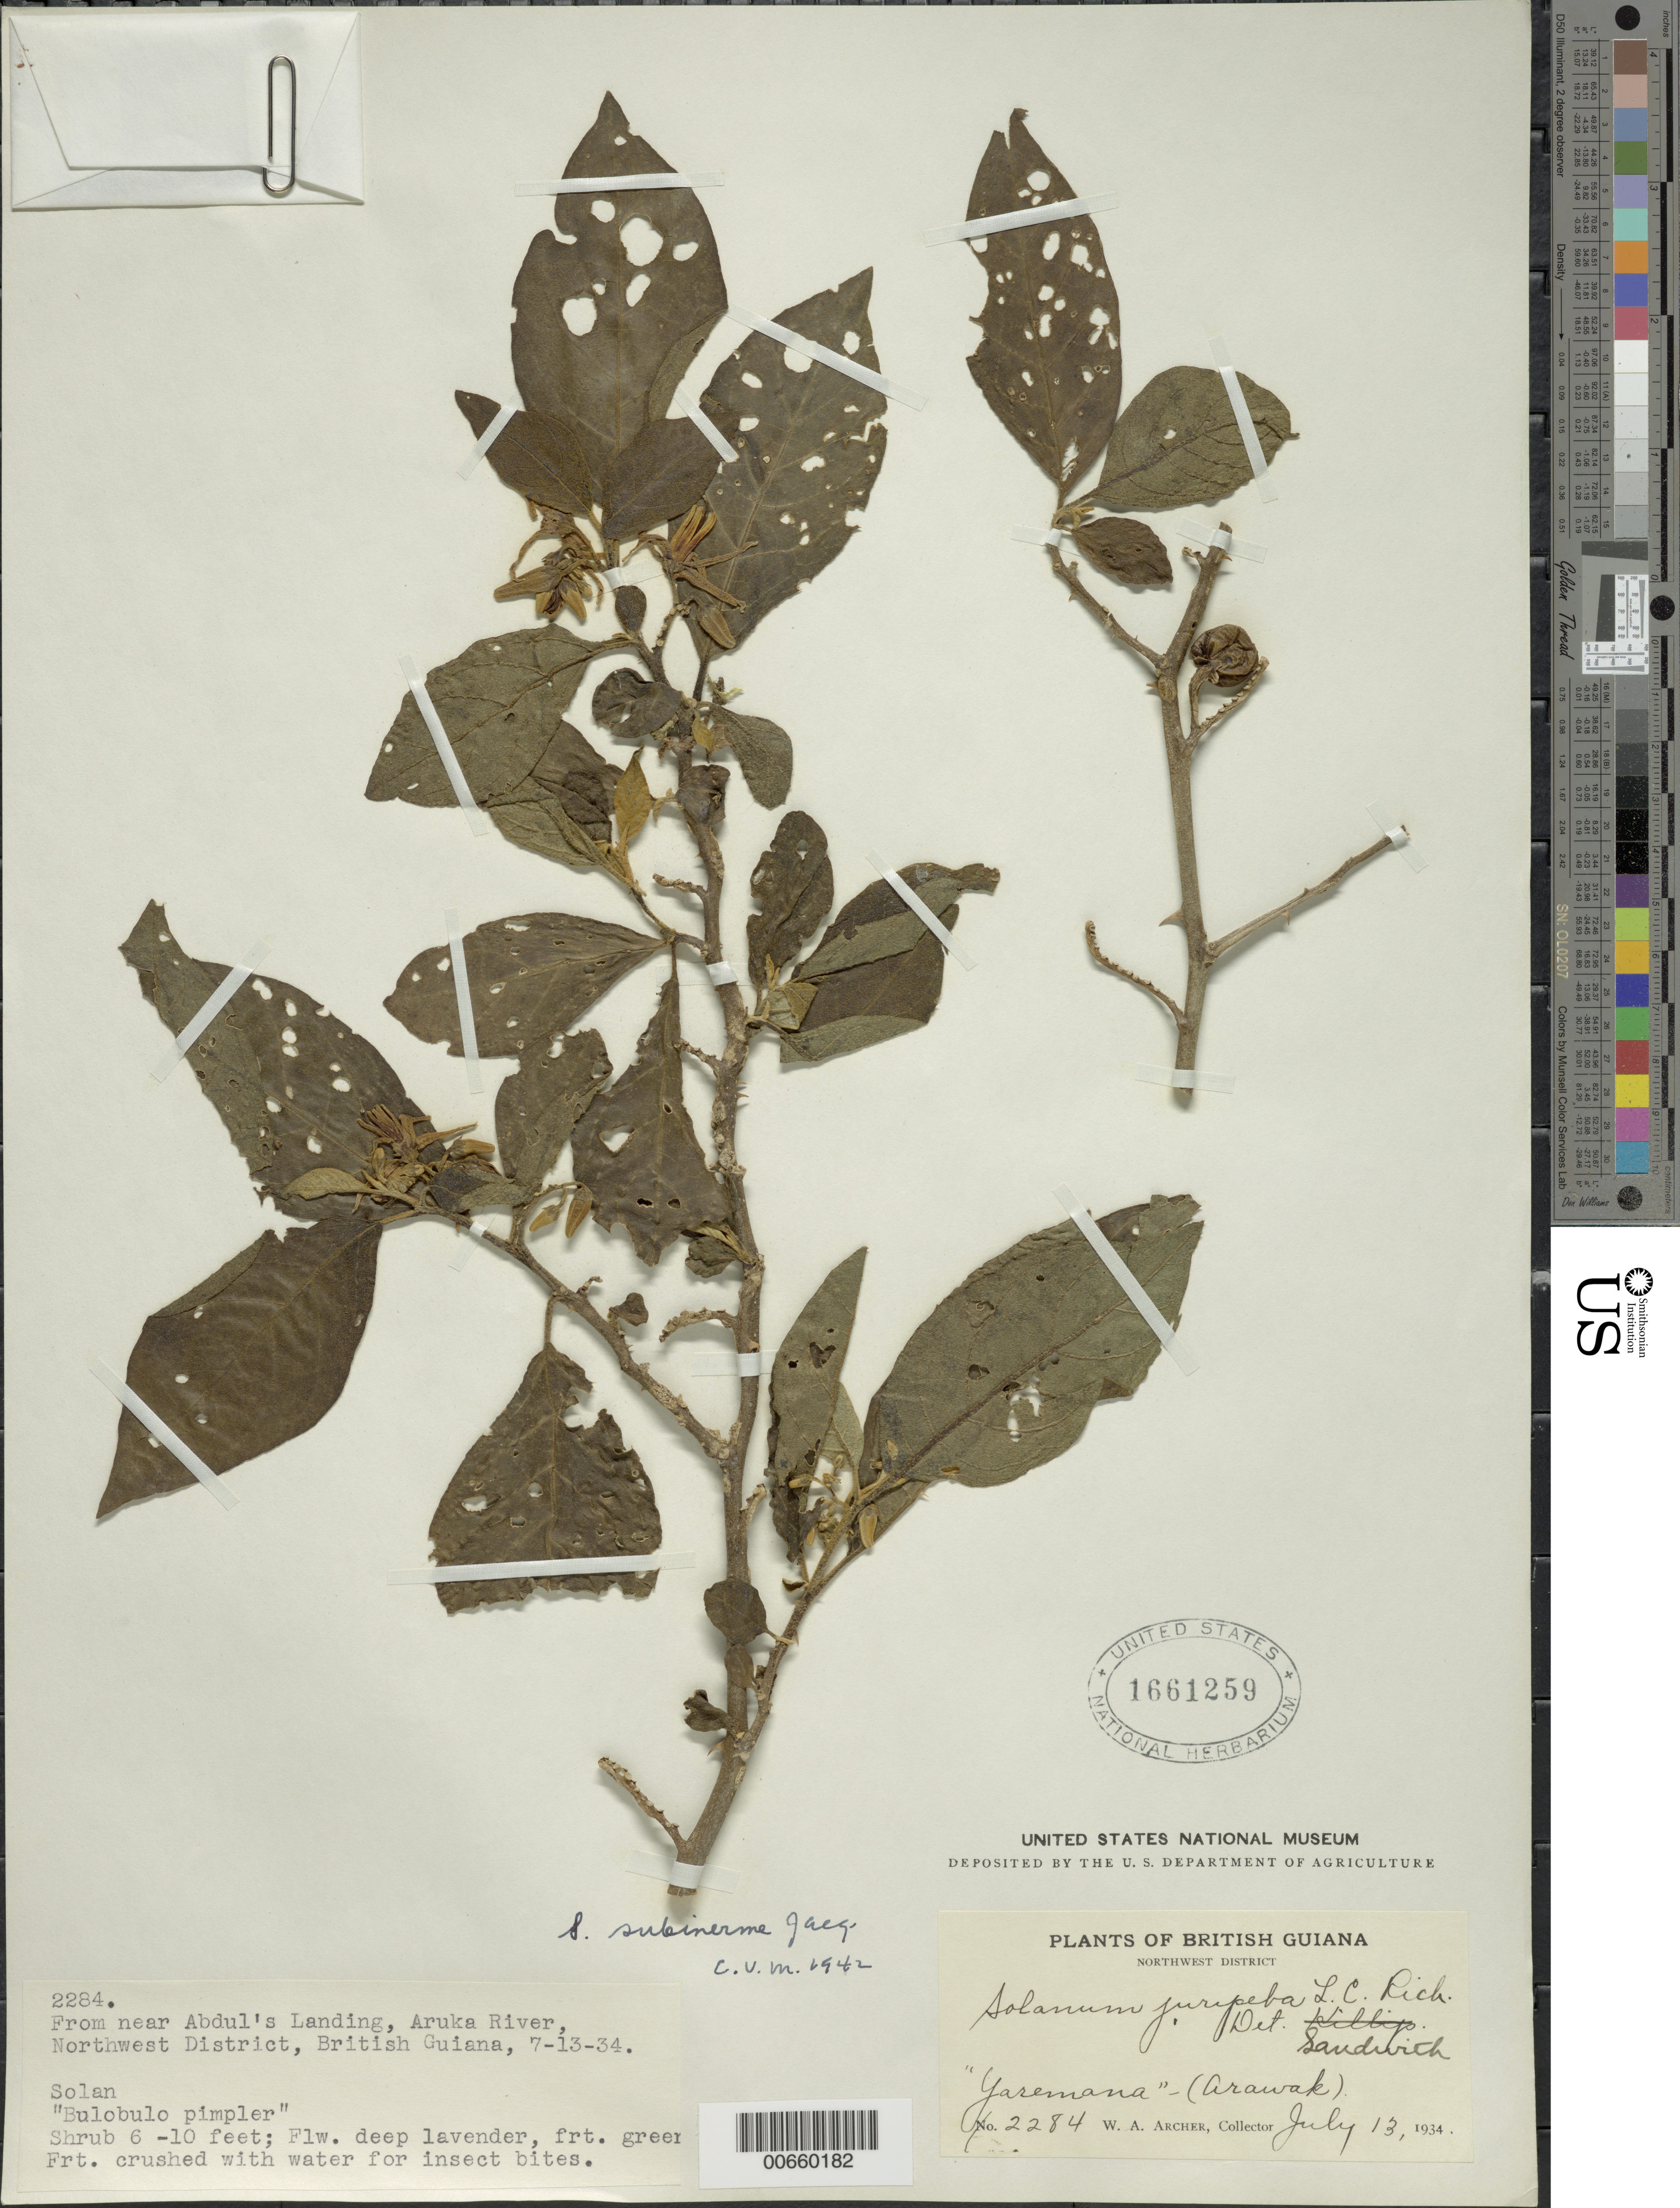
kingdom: Plantae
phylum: Tracheophyta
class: Magnoliopsida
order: Solanales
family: Solanaceae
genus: Solanum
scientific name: Solanum subinerme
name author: Jacq.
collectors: A. W. Archer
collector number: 2284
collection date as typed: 7 Jul 1934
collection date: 1934-07-07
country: Guyana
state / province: Barima-Waini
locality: Aruka R., near Abdul's Landing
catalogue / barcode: US 1661259